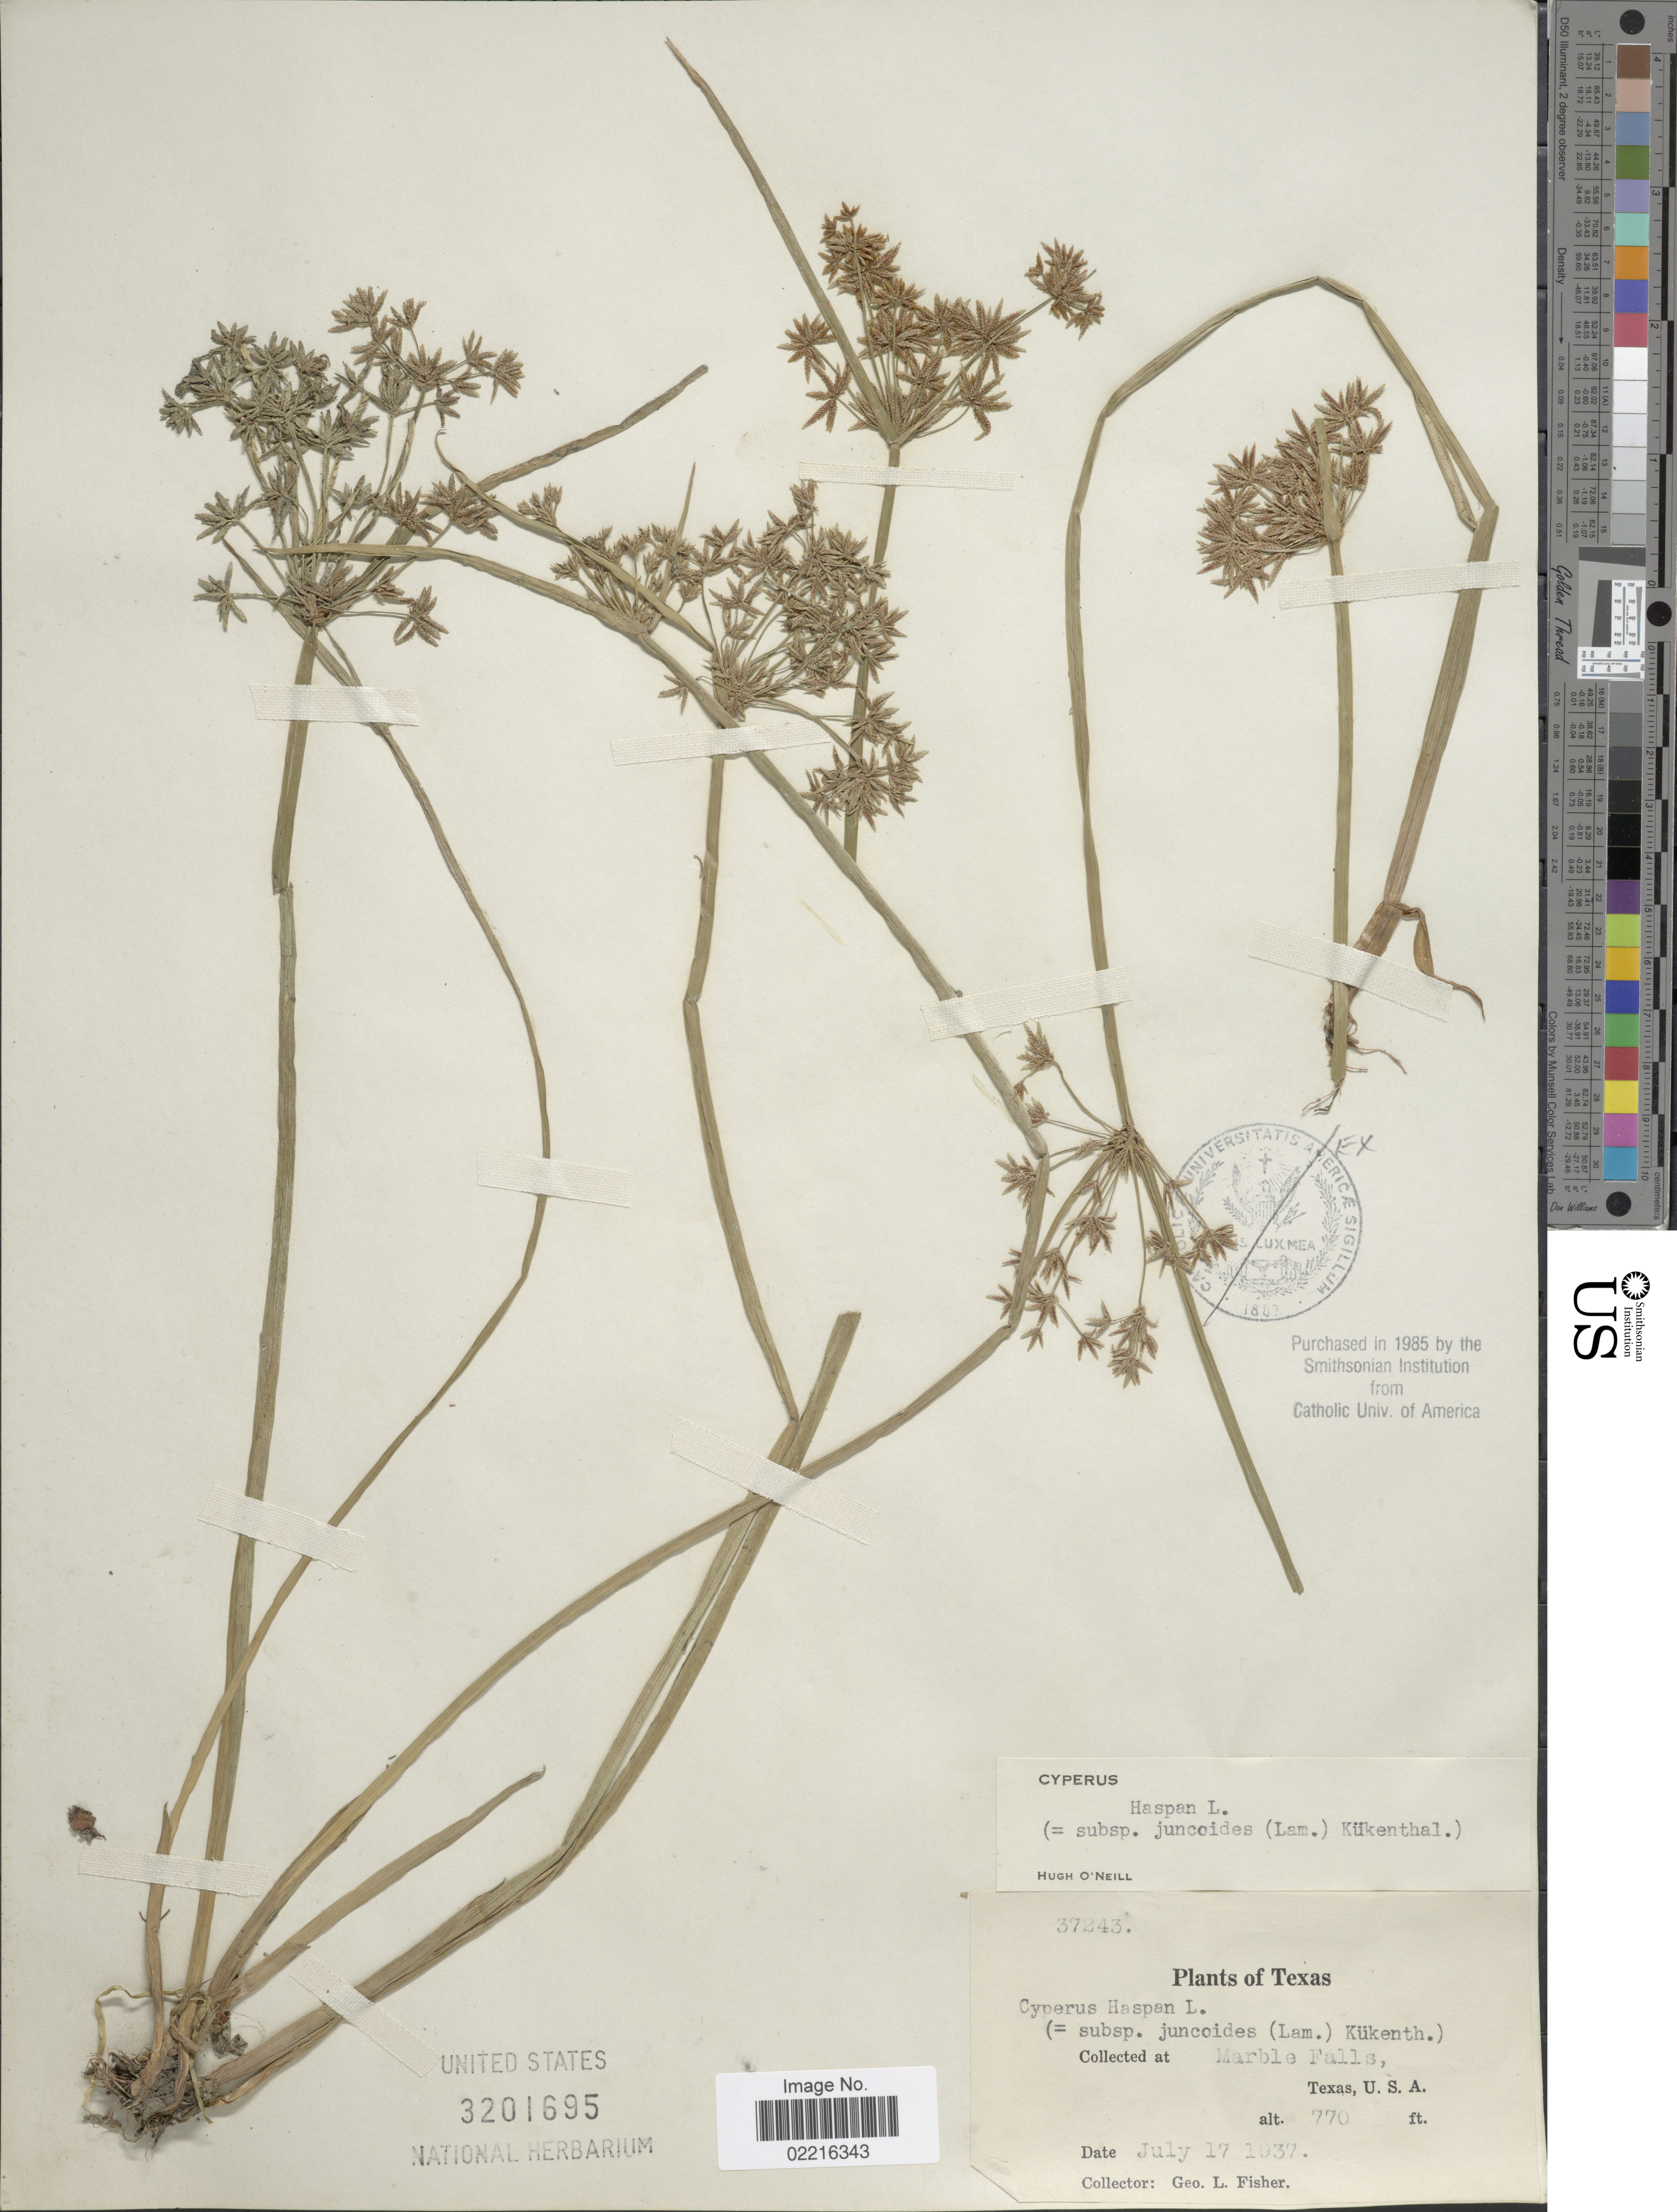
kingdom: Plantae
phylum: Tracheophyta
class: Liliopsida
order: Poales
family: Cyperaceae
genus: Cyperus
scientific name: Cyperus haspan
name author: L.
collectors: G. L. Fisher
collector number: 37243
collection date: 1937-07-17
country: United States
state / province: Texas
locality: Marble Falls, U.S.A.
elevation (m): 235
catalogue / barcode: US 3201695